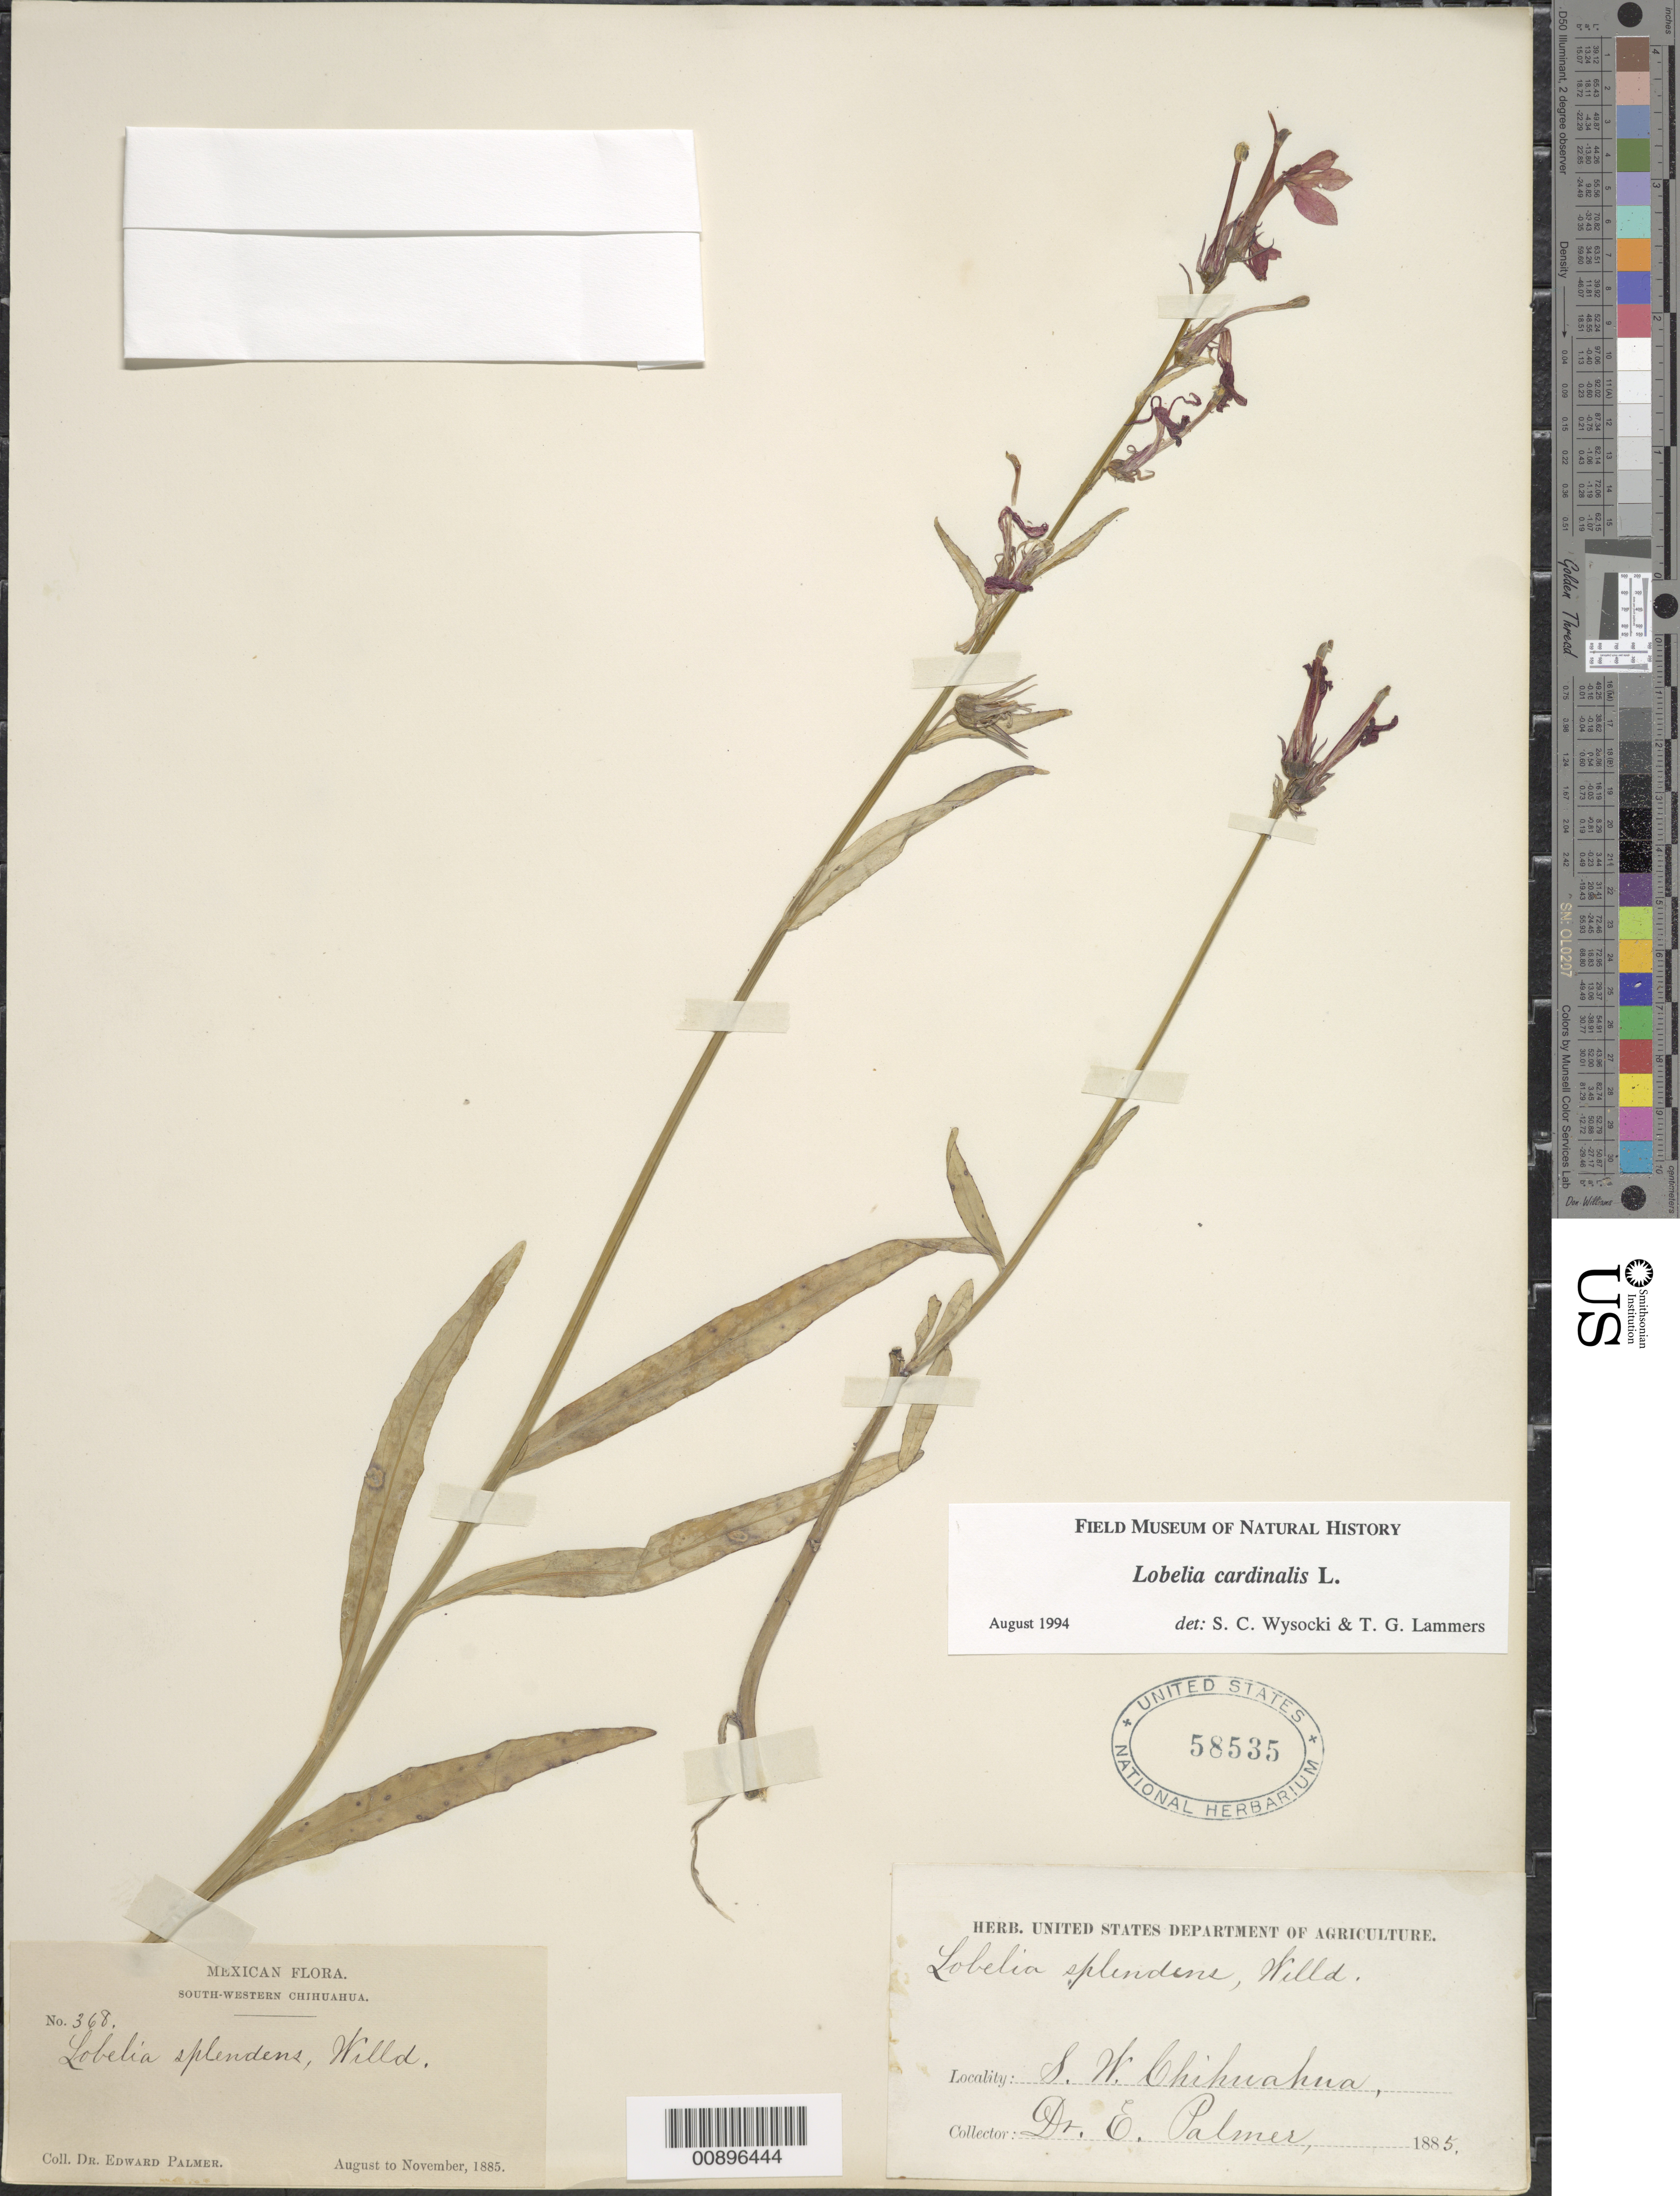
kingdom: Plantae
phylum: Tracheophyta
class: Magnoliopsida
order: Asterales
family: Campanulaceae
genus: Lobelia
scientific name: Lobelia cardinalis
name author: L.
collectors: E. Palmer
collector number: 368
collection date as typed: Aug 1885 to -- Nov 1885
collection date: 1885-08/1885-11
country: Mexico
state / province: Chihuahua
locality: South-Western Chihuahua.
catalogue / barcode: US 58535